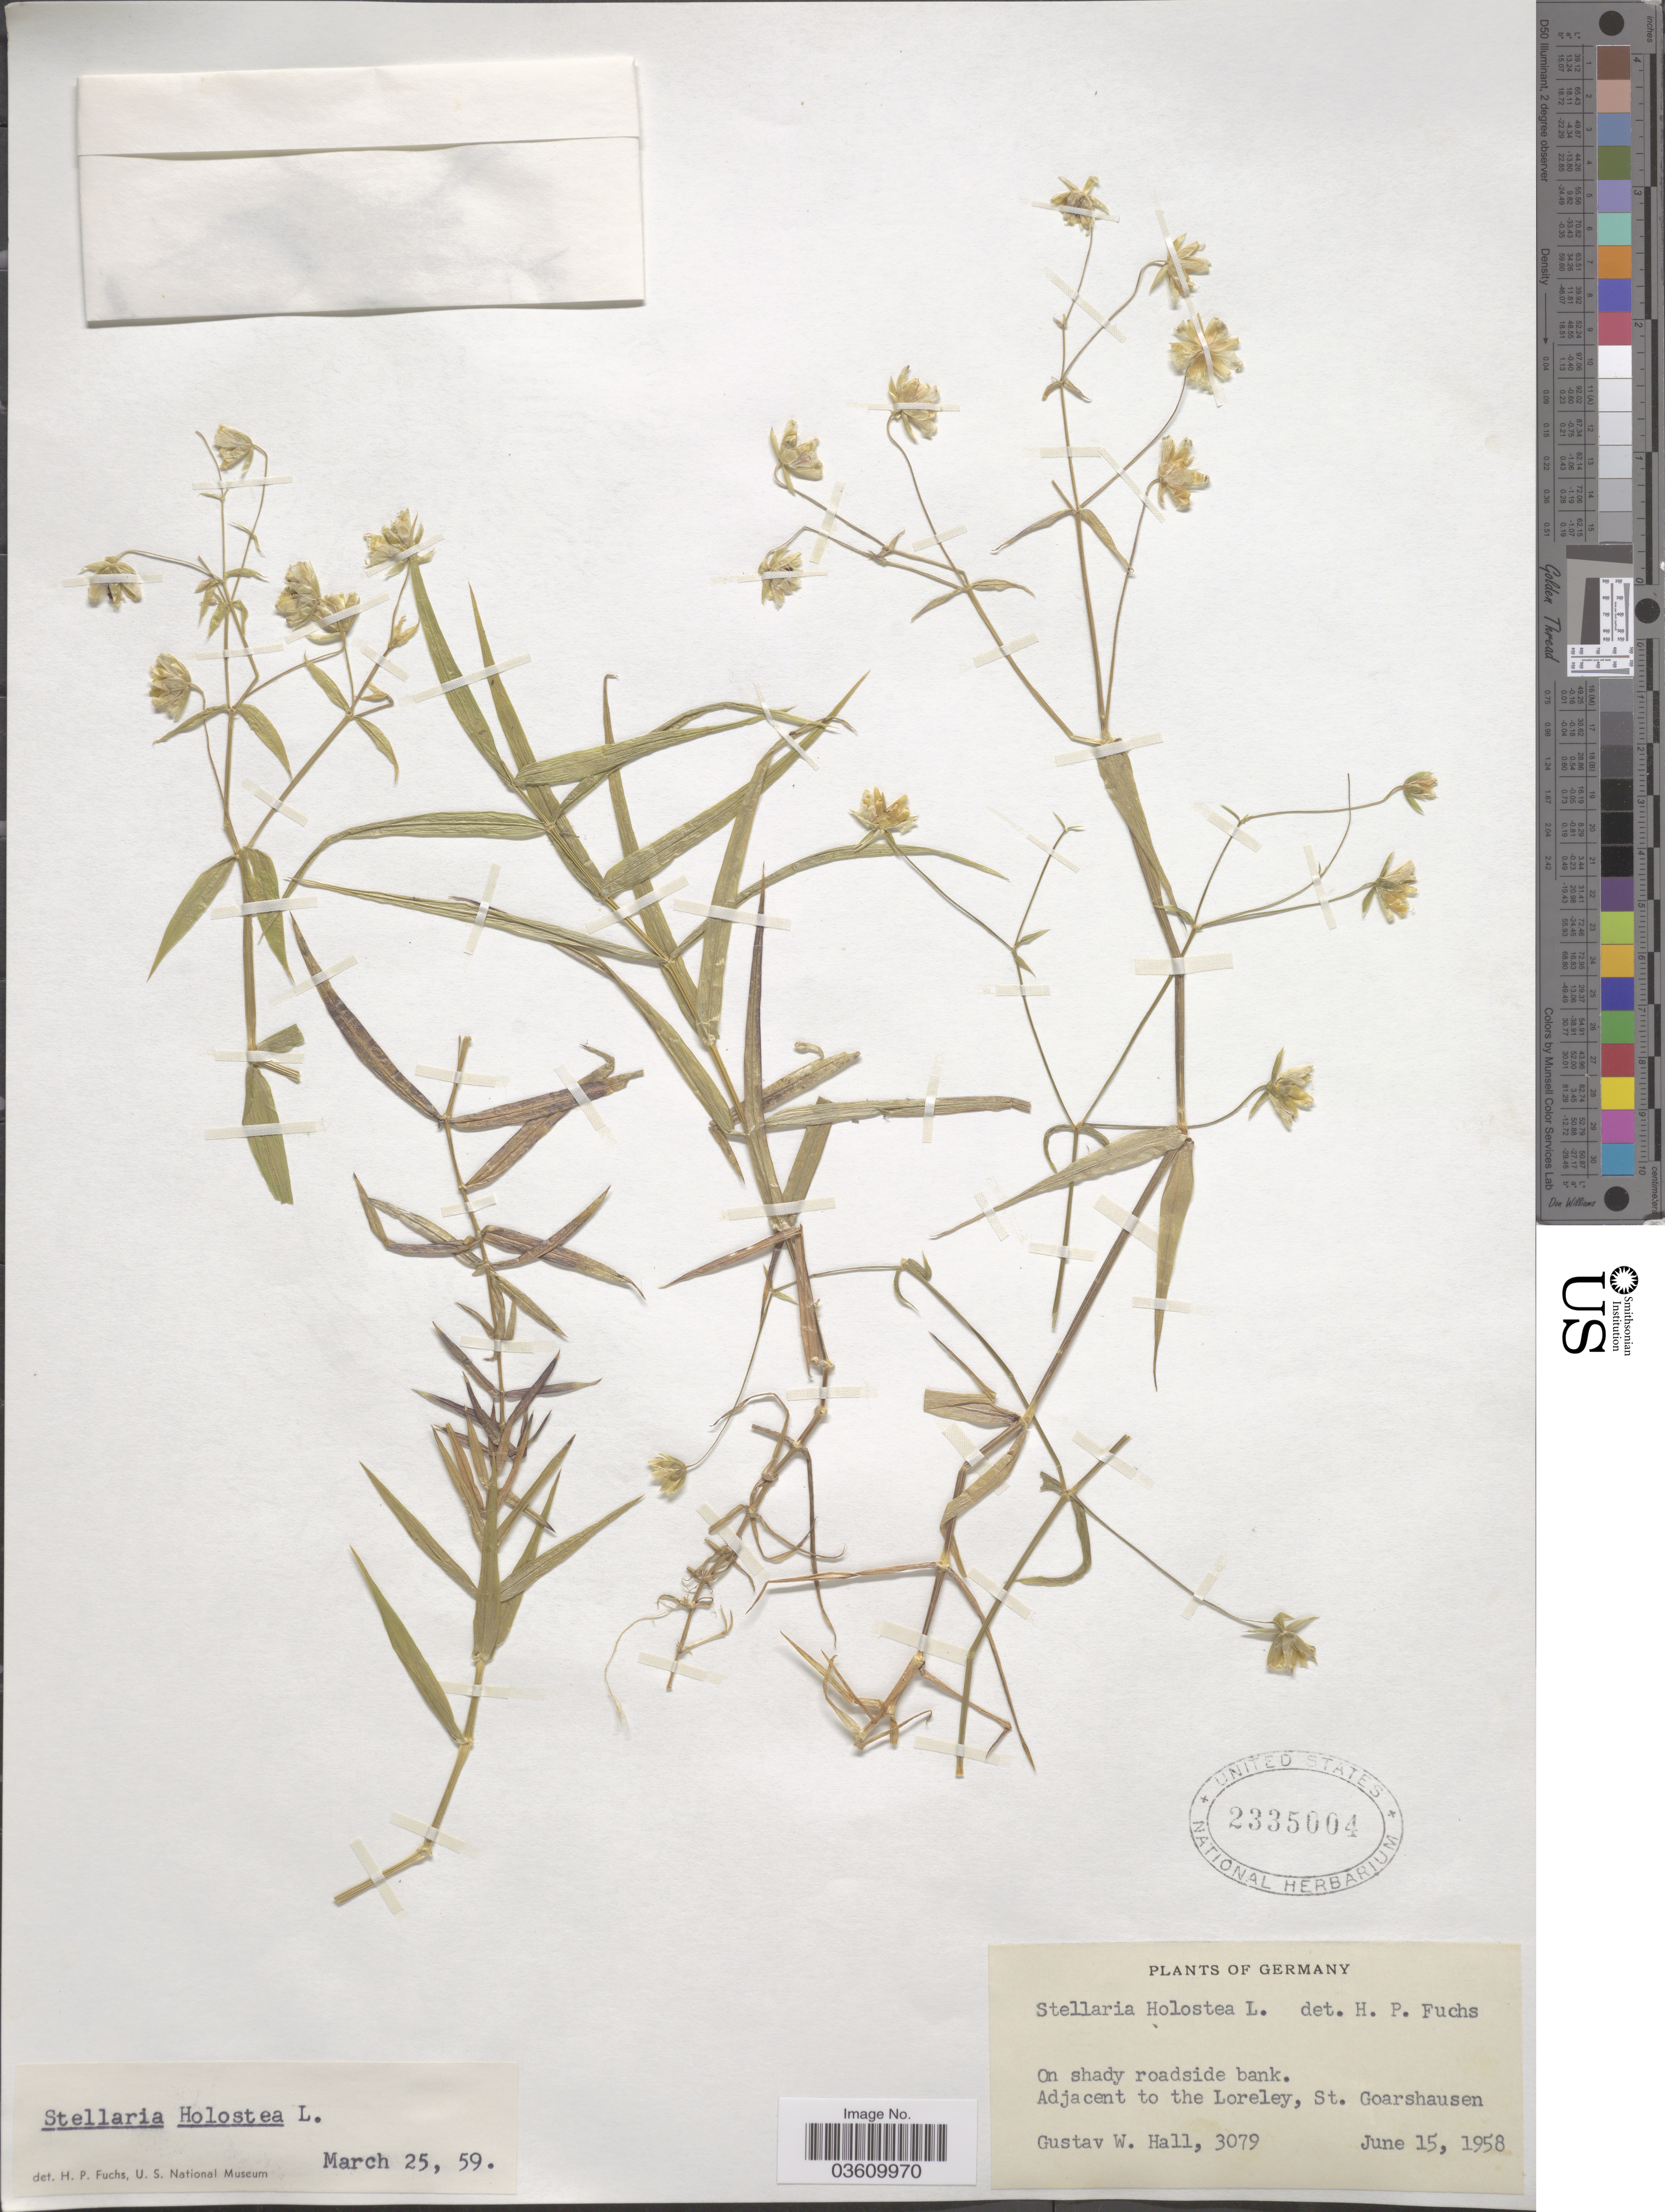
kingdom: Plantae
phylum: Tracheophyta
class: Magnoliopsida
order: Caryophyllales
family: Caryophyllaceae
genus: Rabelera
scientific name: Rabelera holostea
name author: (L.) M.T. Sharples & E.A. Tripp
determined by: U.S. National Herbarium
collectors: G. Hall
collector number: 3079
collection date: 1958-06-15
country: Germany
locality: Adjacent to the Loreley, St. Goarshausen.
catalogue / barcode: US 2335004